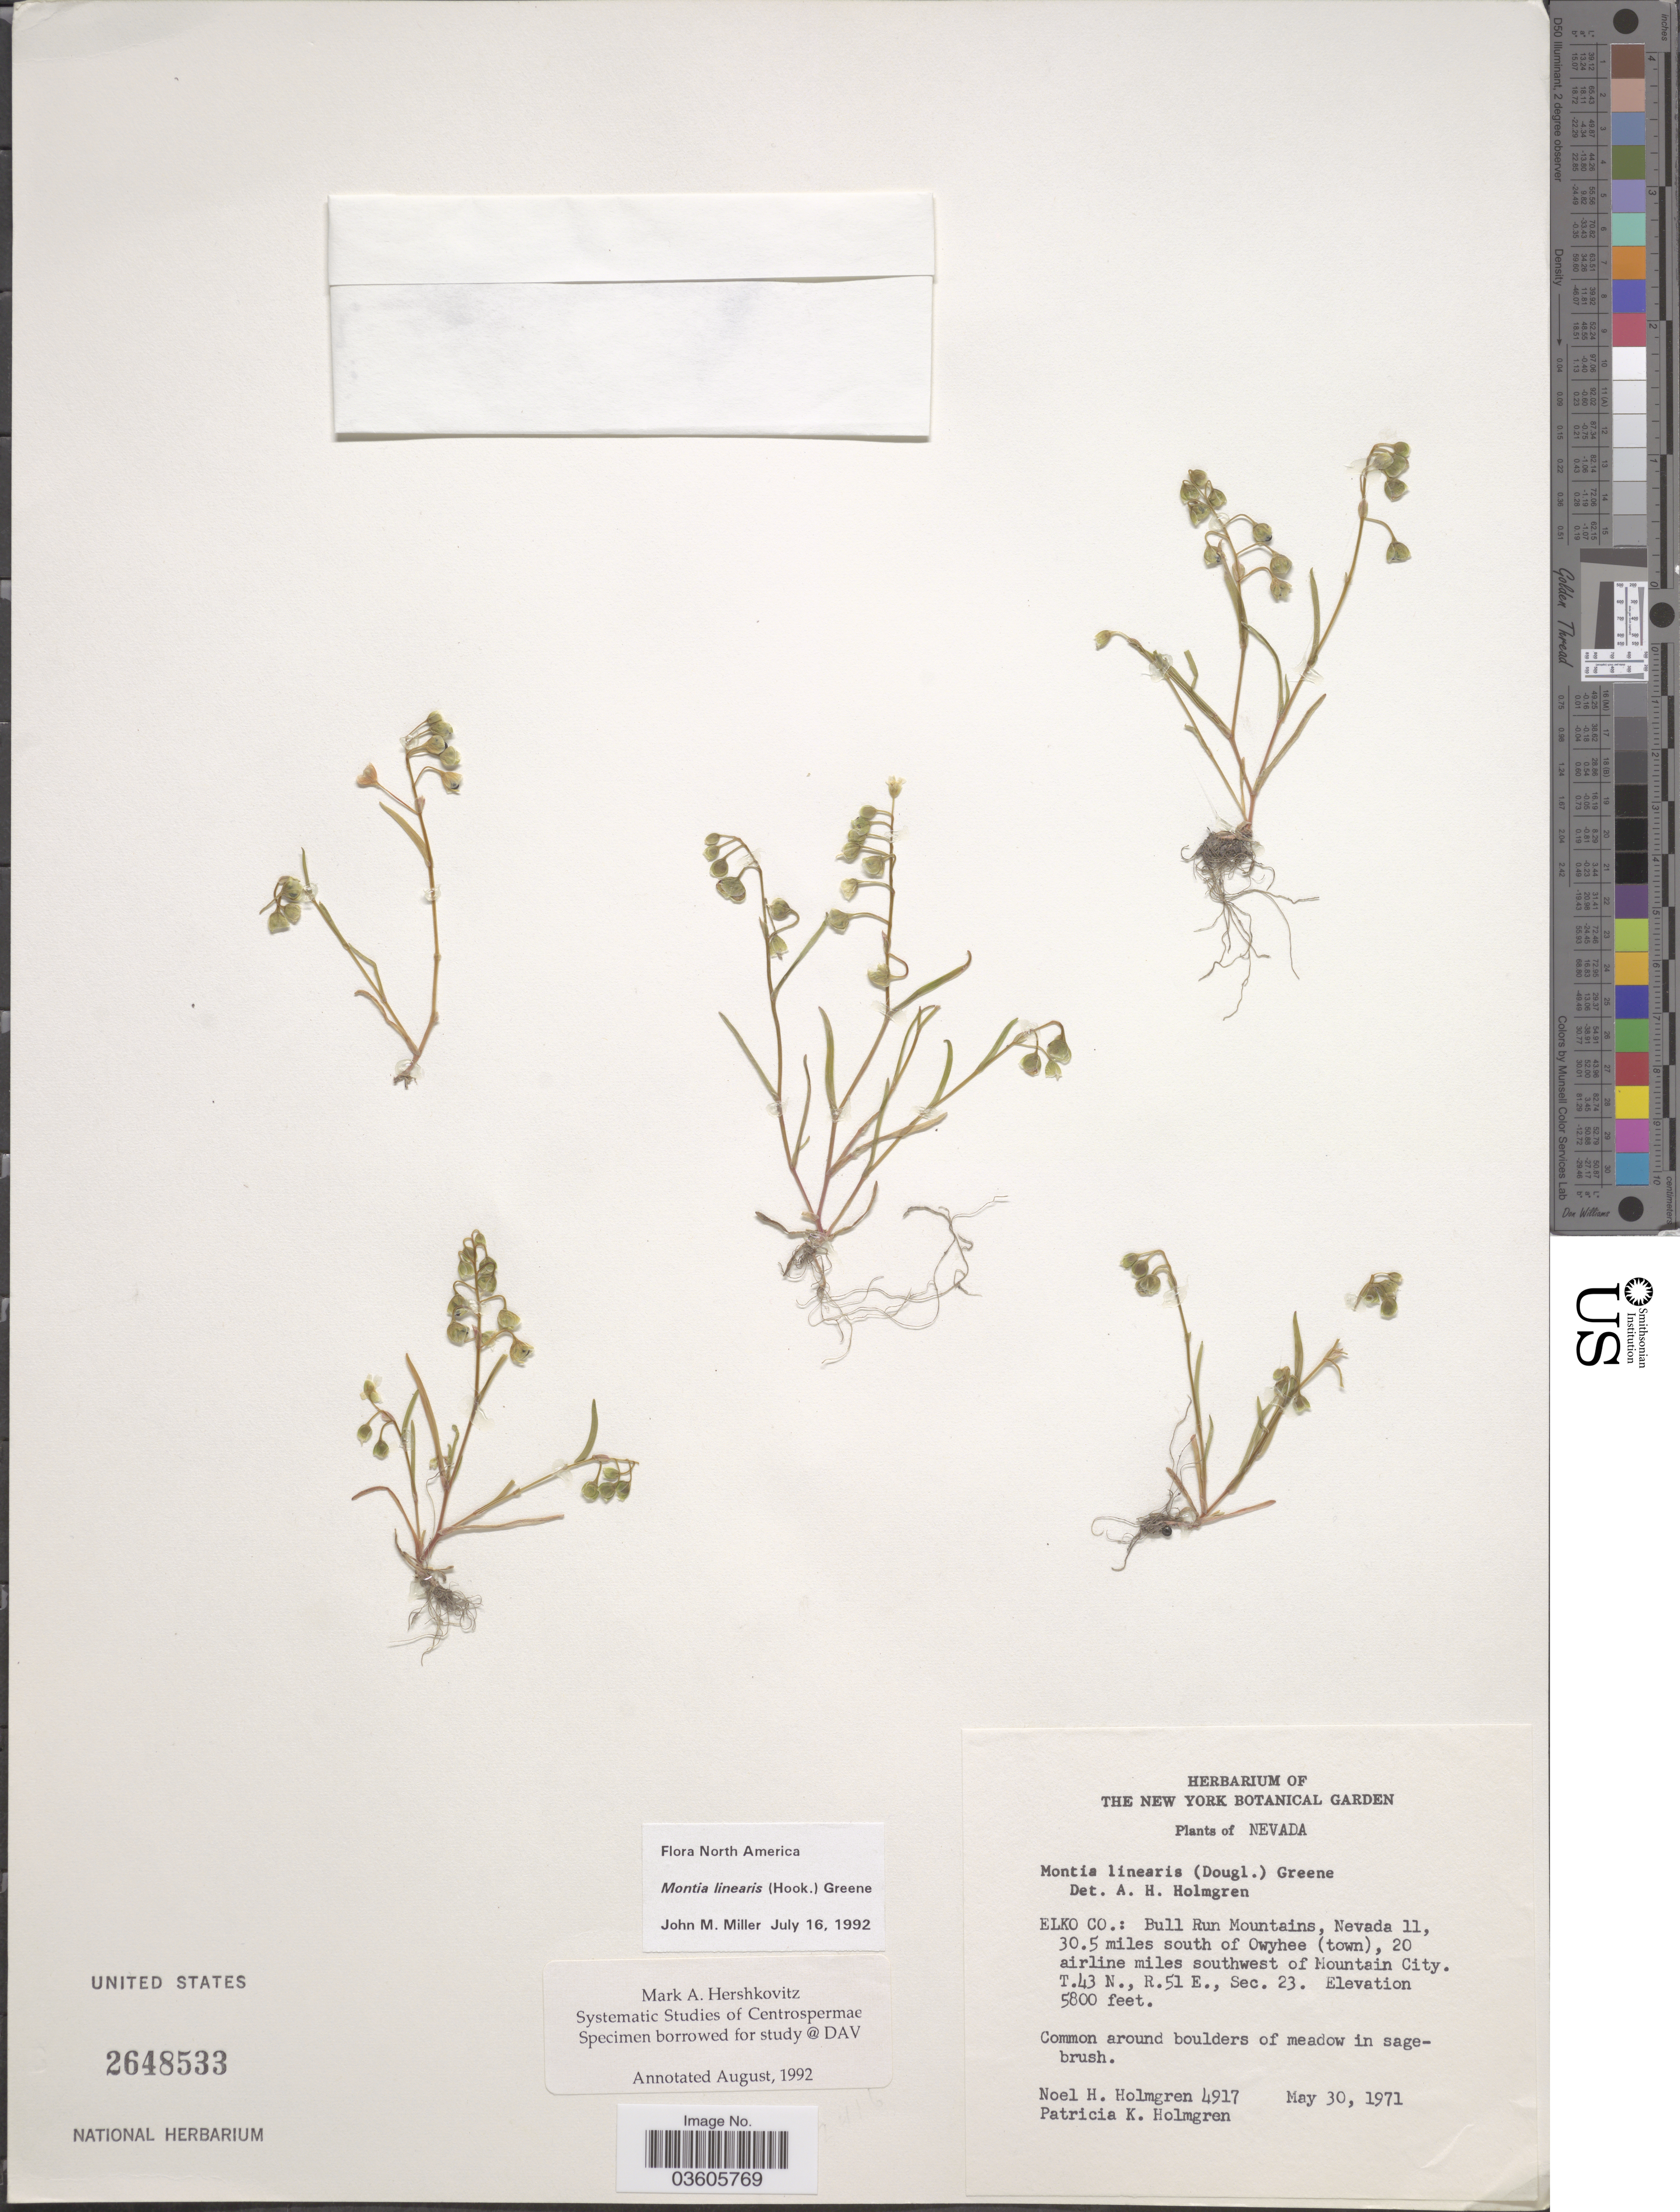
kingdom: Plantae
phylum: Tracheophyta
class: Magnoliopsida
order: Caryophyllales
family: Montiaceae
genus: Montia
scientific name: Montia linearis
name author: (Douglas) Greene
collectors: N. H. Holmgren & P. K. Holmgren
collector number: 4917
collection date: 1971-05-30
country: United States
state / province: Nevada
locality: Elko Co.: Bull Run Mountains, Nevada 11, 30.5 miles south of Owyhee (town), 20 airline miles southwest of Mountain City. T.43 N., R.51 E., Sec. 23.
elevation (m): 1768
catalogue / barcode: US 2648533